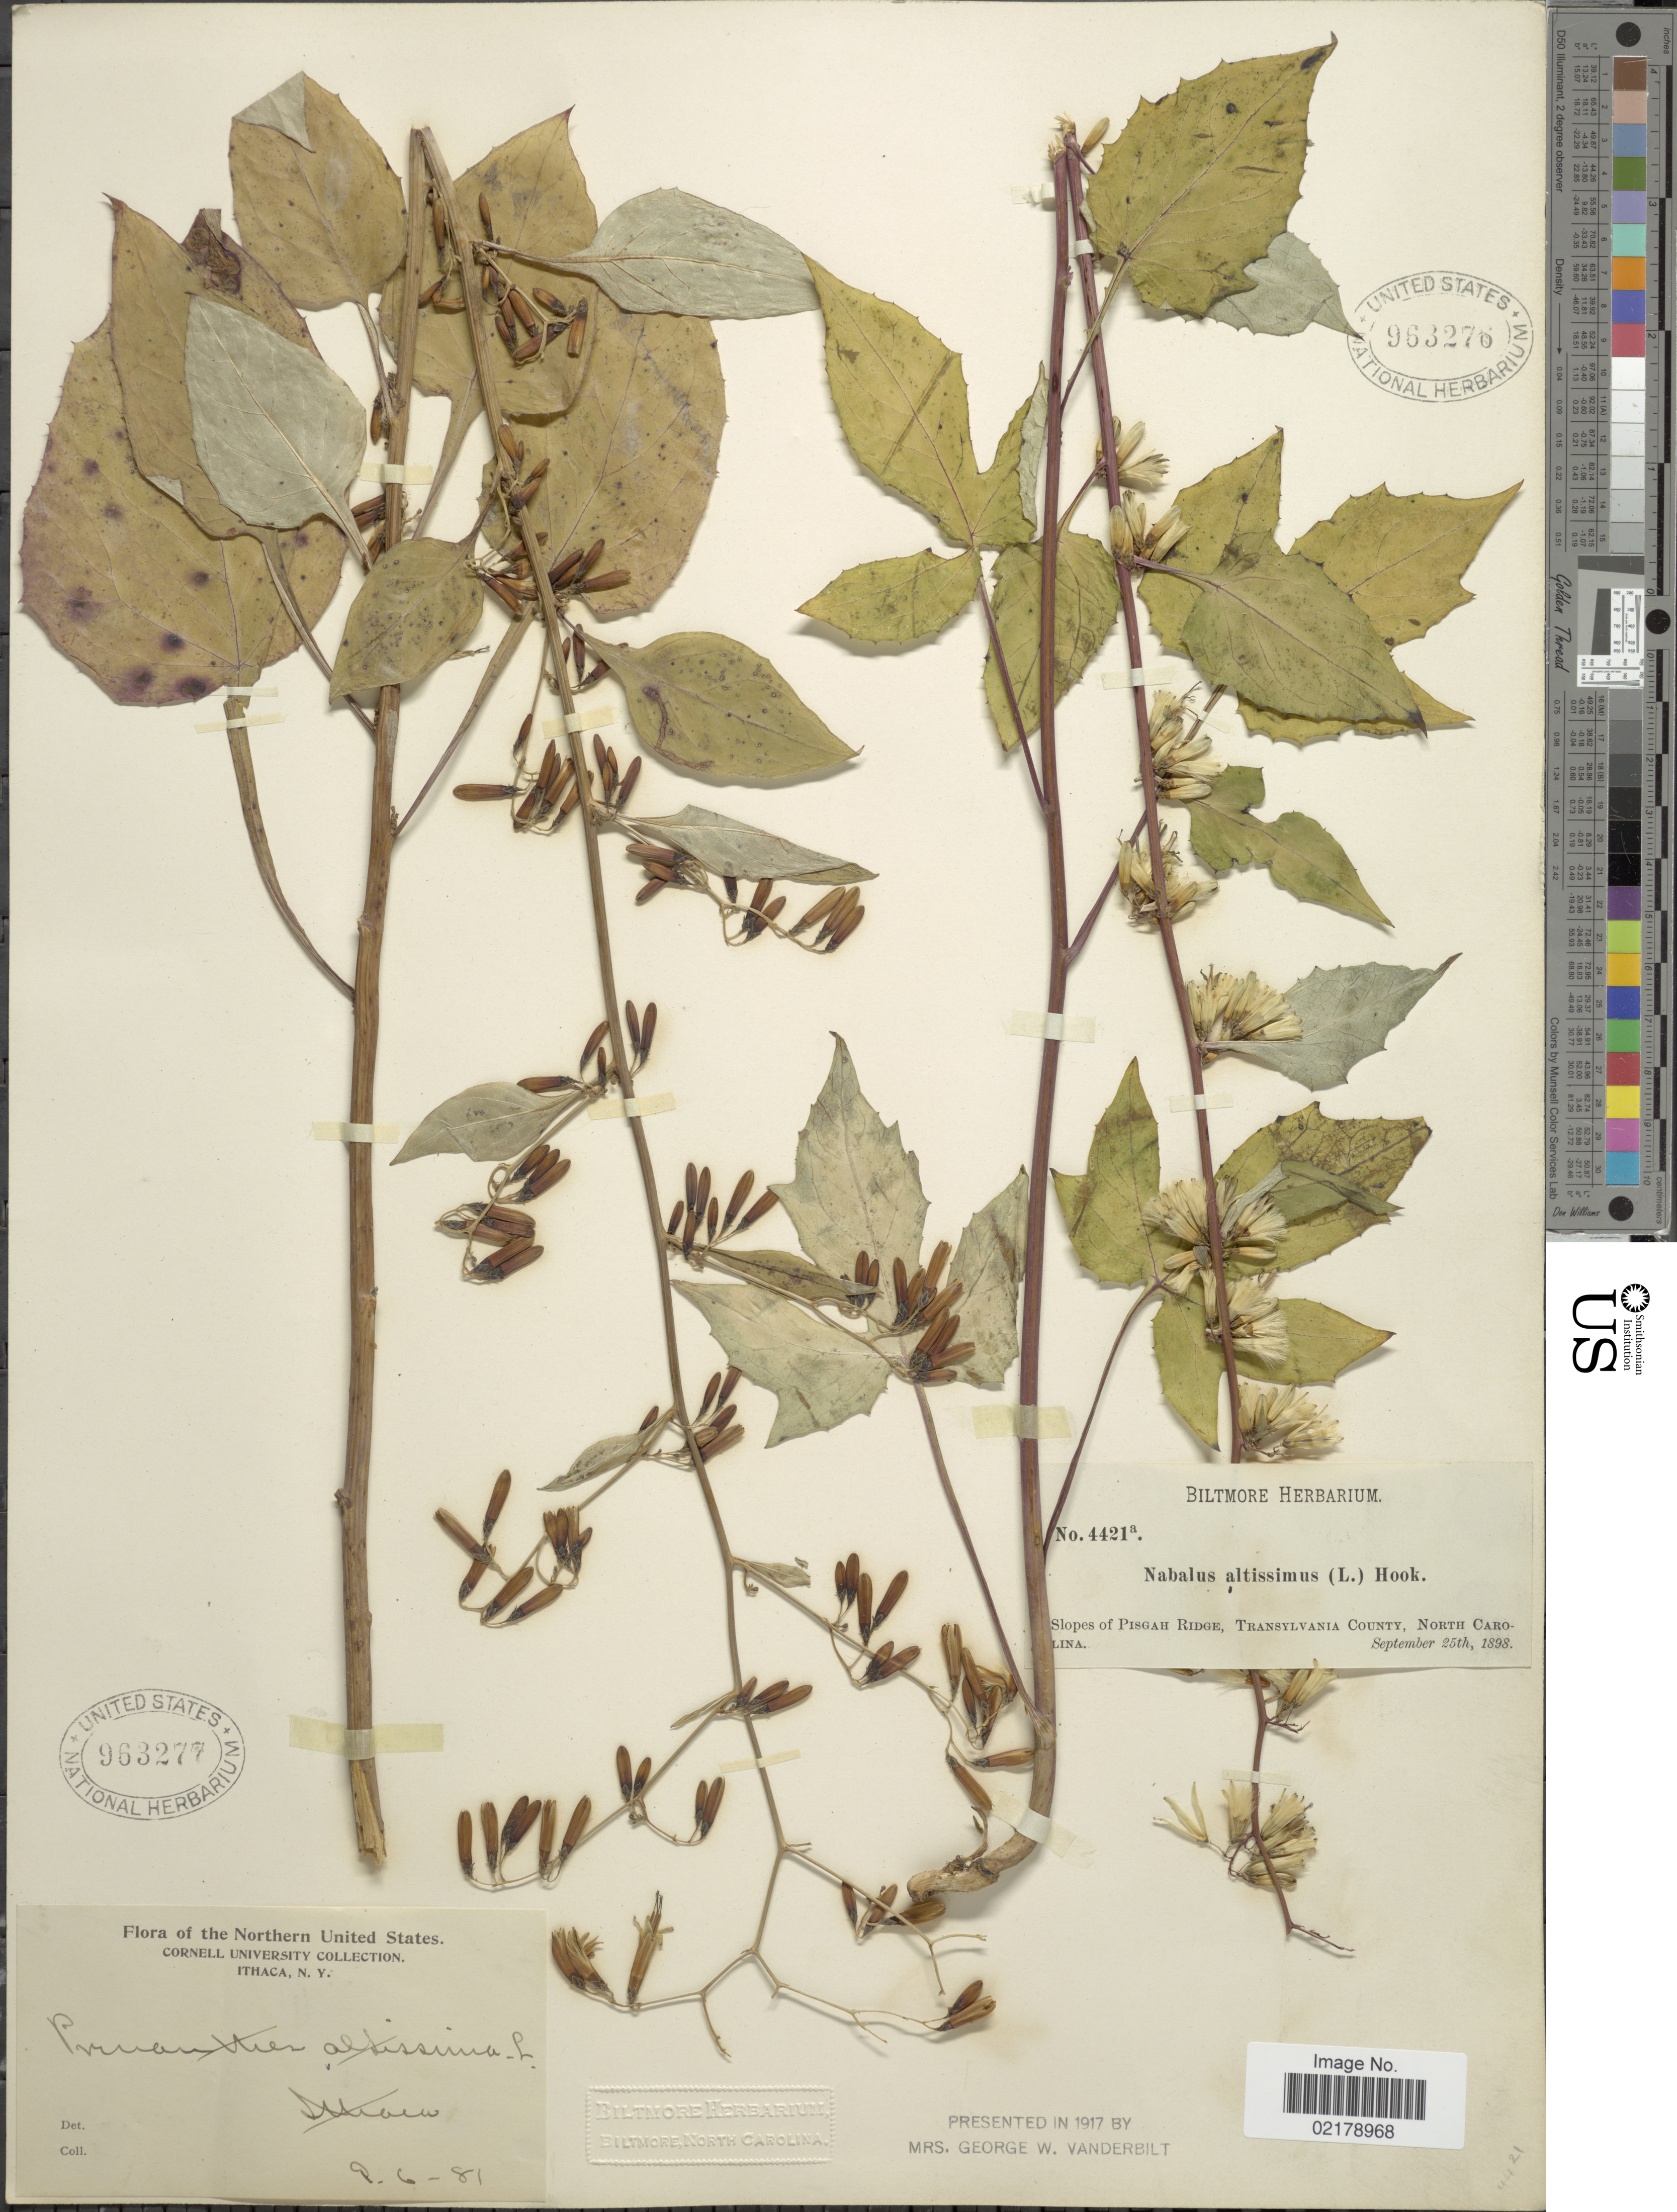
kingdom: Plantae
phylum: Tracheophyta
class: Magnoliopsida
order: Asterales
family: Asteraceae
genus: Nabalus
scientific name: Nabalus altissimus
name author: (L.) Hook.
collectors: ex herb. Biltmore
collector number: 4421a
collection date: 1898-09-25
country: United States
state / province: North Carolina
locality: Slopes of Pisgah Ridge, Transylvania County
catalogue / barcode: US 963276-2